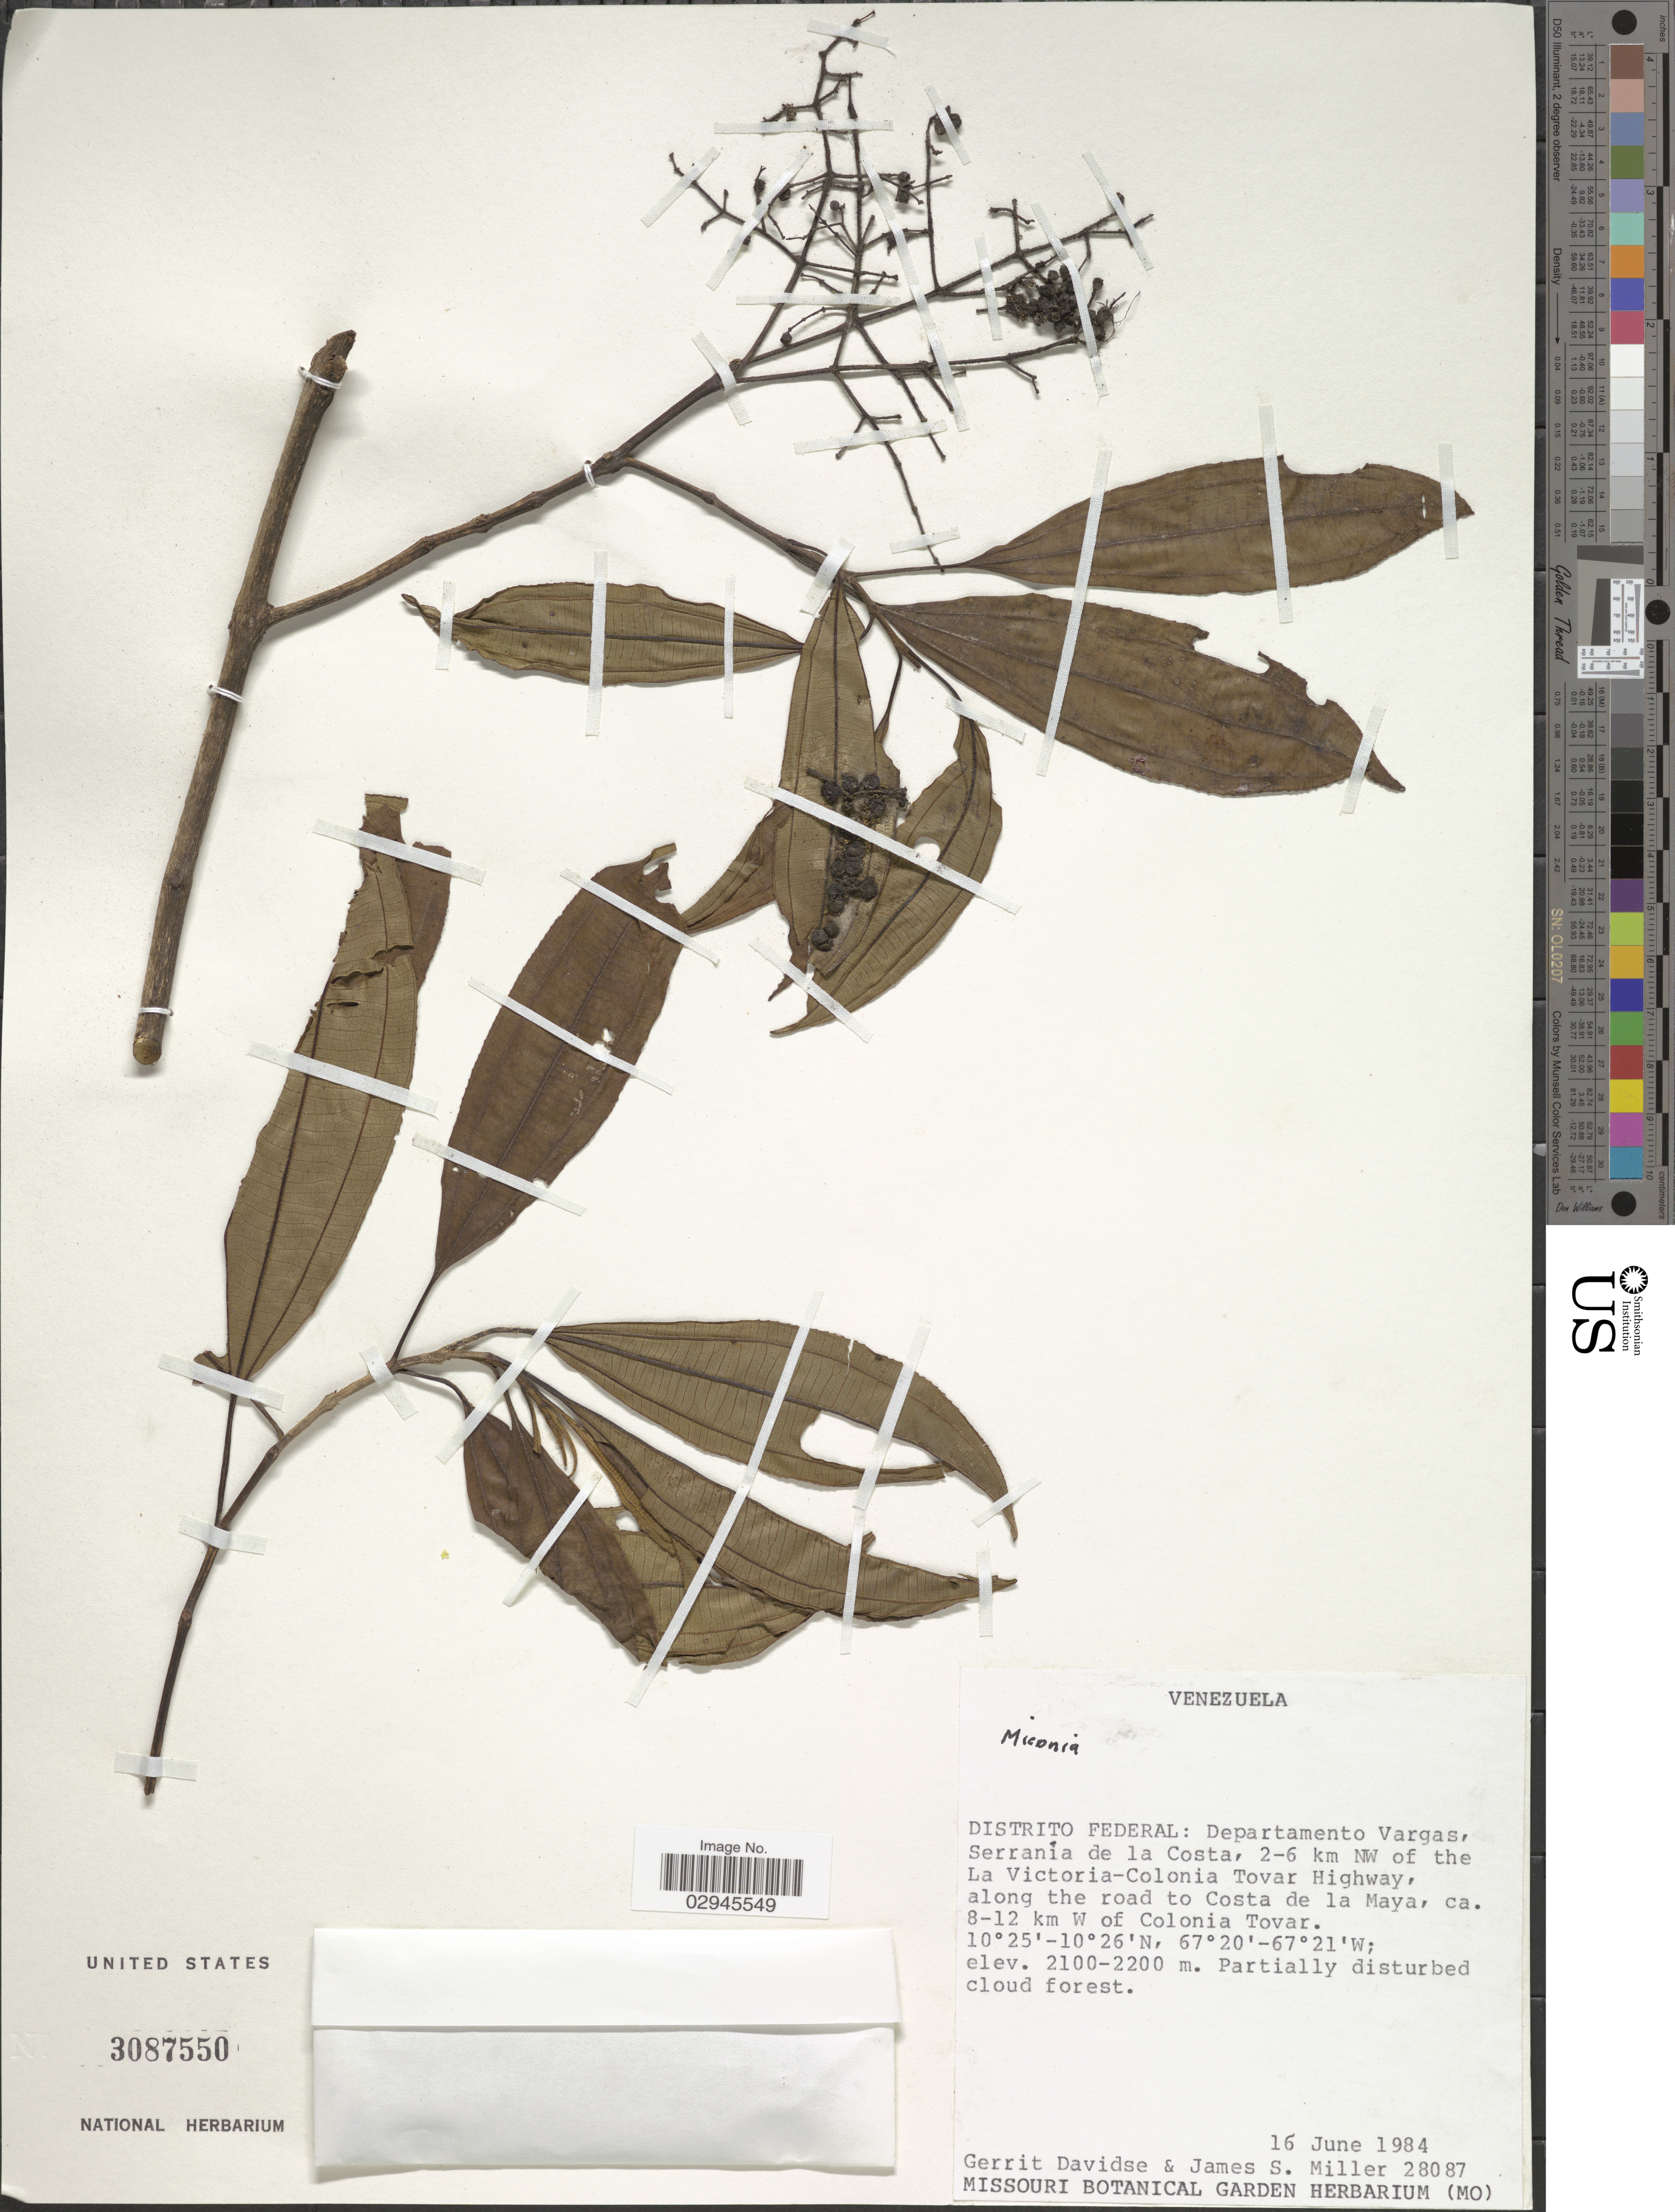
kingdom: Plantae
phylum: Tracheophyta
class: Magnoliopsida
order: Myrtales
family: Melastomataceae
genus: Miconia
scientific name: Miconia sp.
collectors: G. Davidse & J. S. Miller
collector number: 28087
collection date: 1984-06-16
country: Venezuela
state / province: Vargas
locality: Distrito Federal: Departamento Vargas, Serranía de la Costa, 2-6 km NW of the La Victoria-Colonia Tovar Highway, along the road to Costa de la Maya, ca. 8-12 km W of Colonia Tovar.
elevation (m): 2100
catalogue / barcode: US 3087550